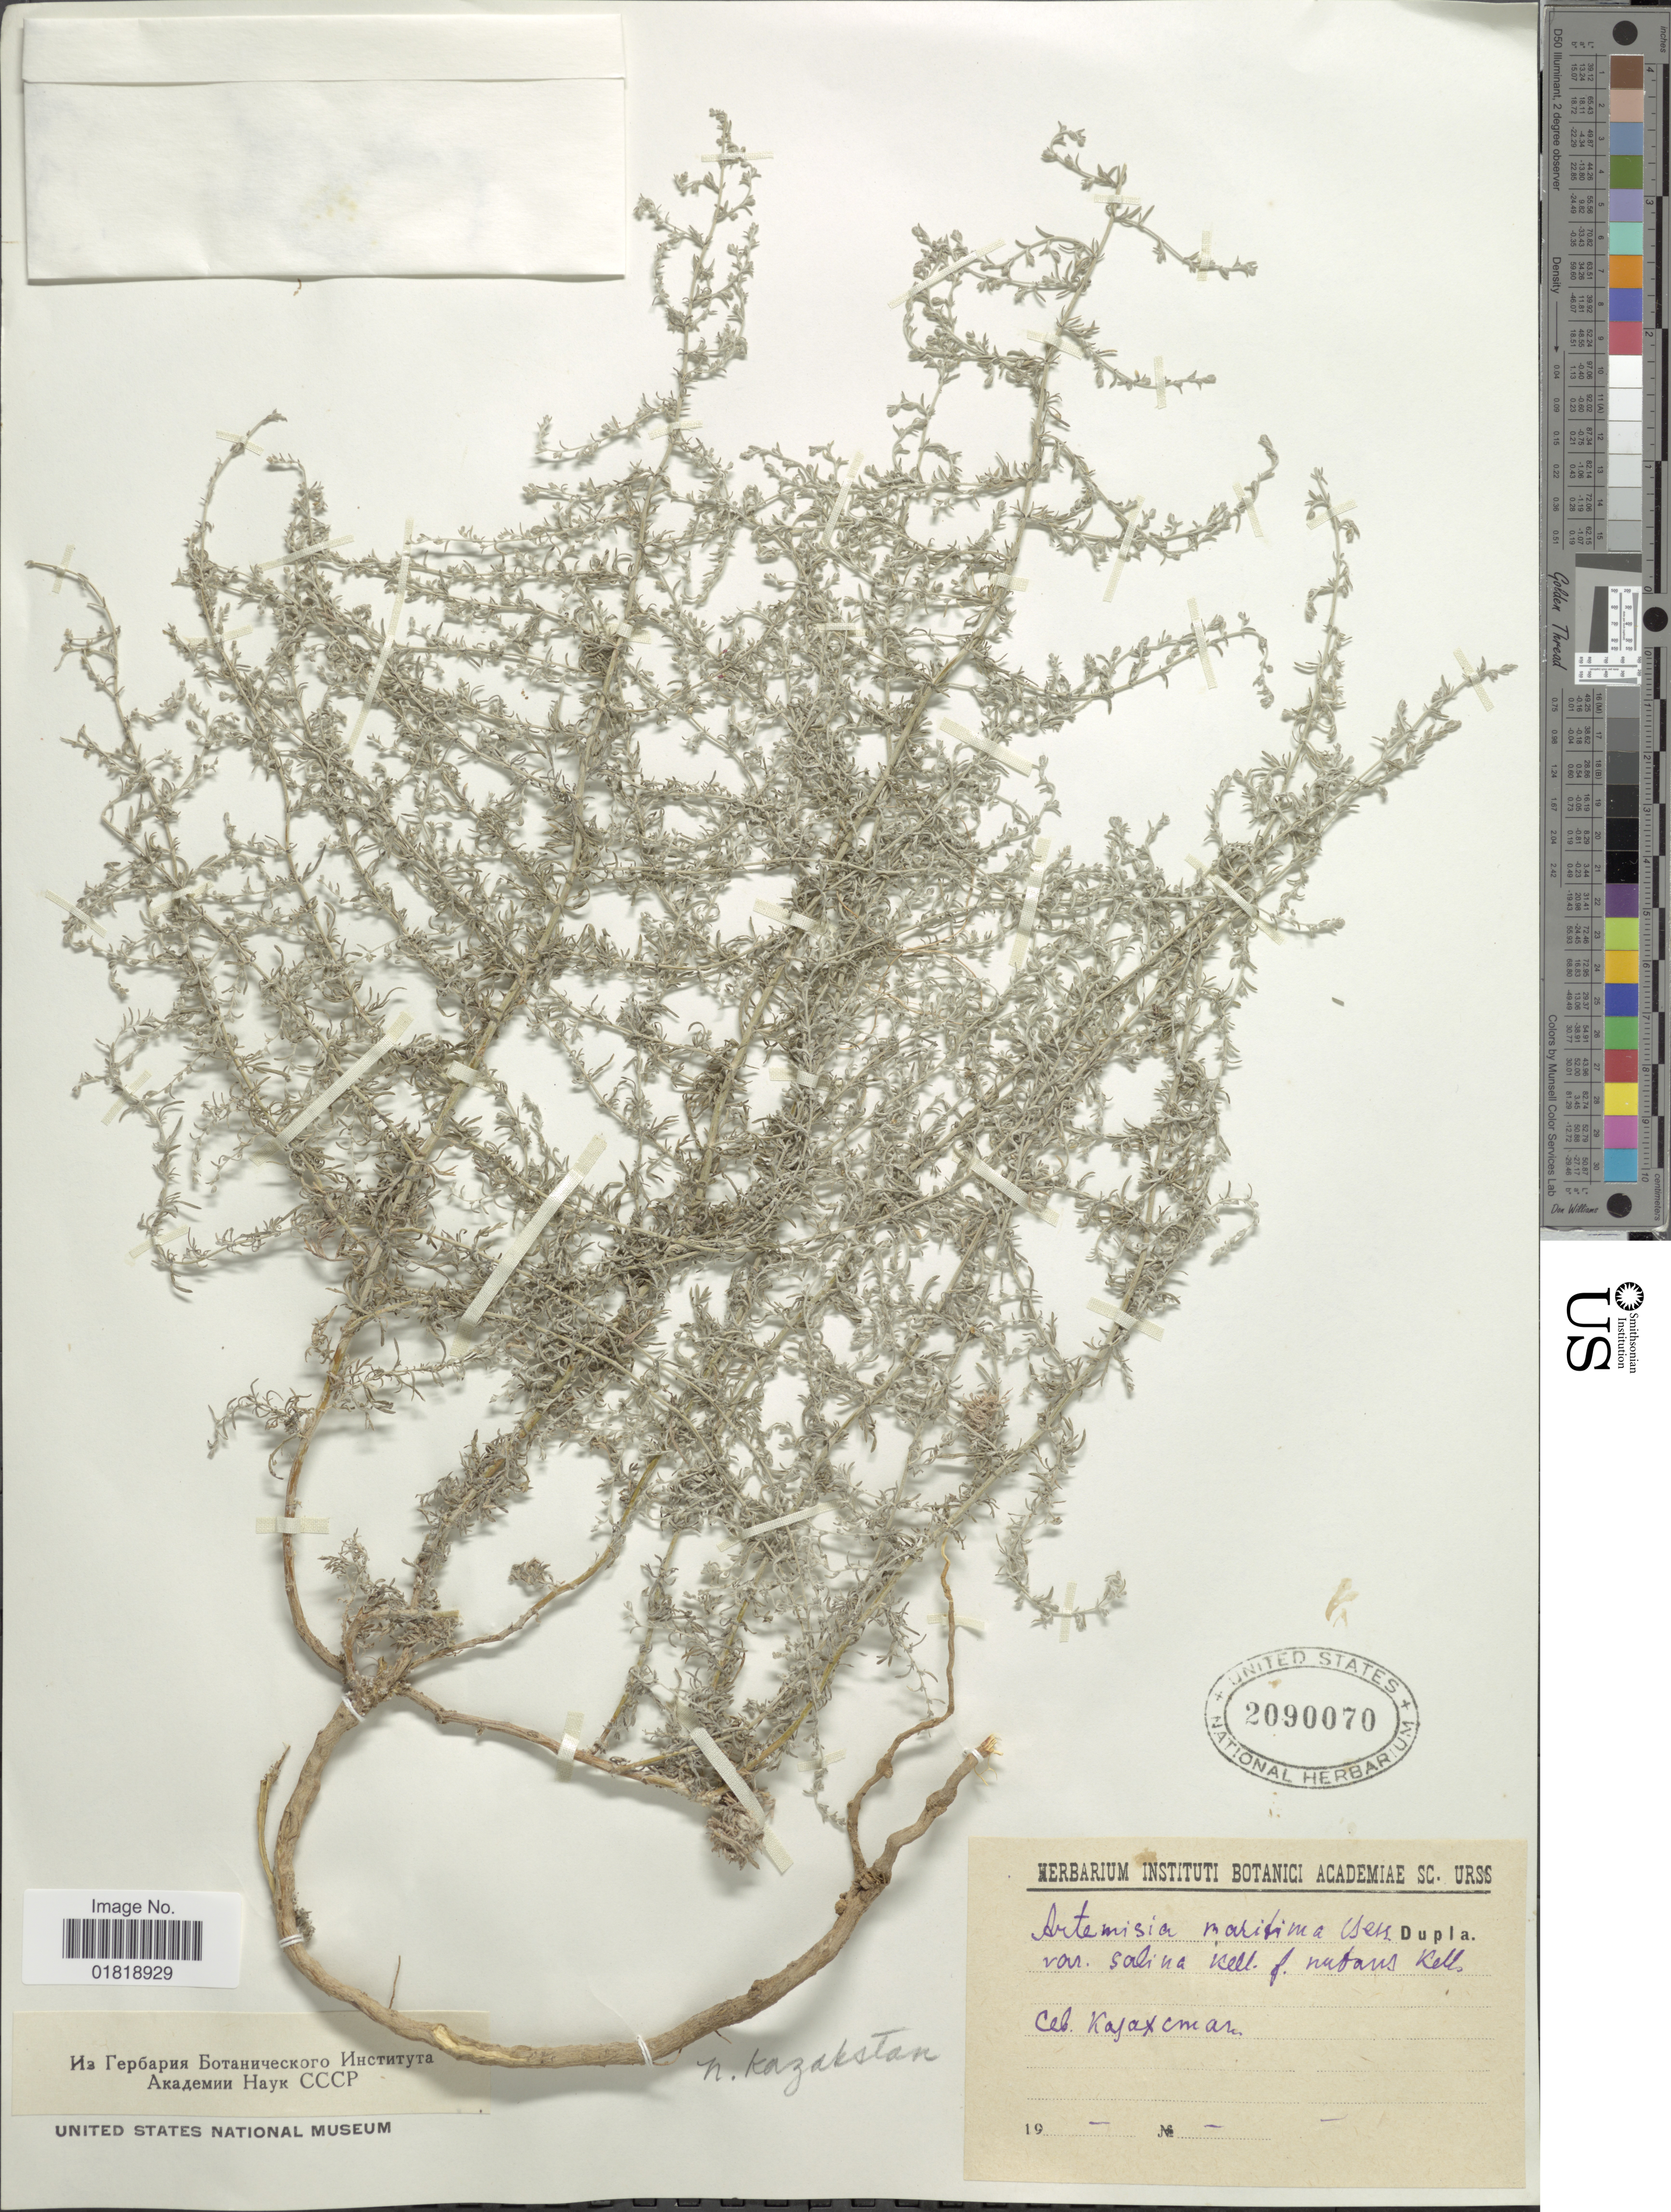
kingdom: Plantae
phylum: Tracheophyta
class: Magnoliopsida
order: Asterales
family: Asteraceae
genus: Artemisia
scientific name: Artemisia maritima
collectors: ex herb. Instituti Botanici Academiae Sc. URSS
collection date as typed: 19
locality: Kajaxcmar [interpreted]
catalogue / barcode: US 2090070